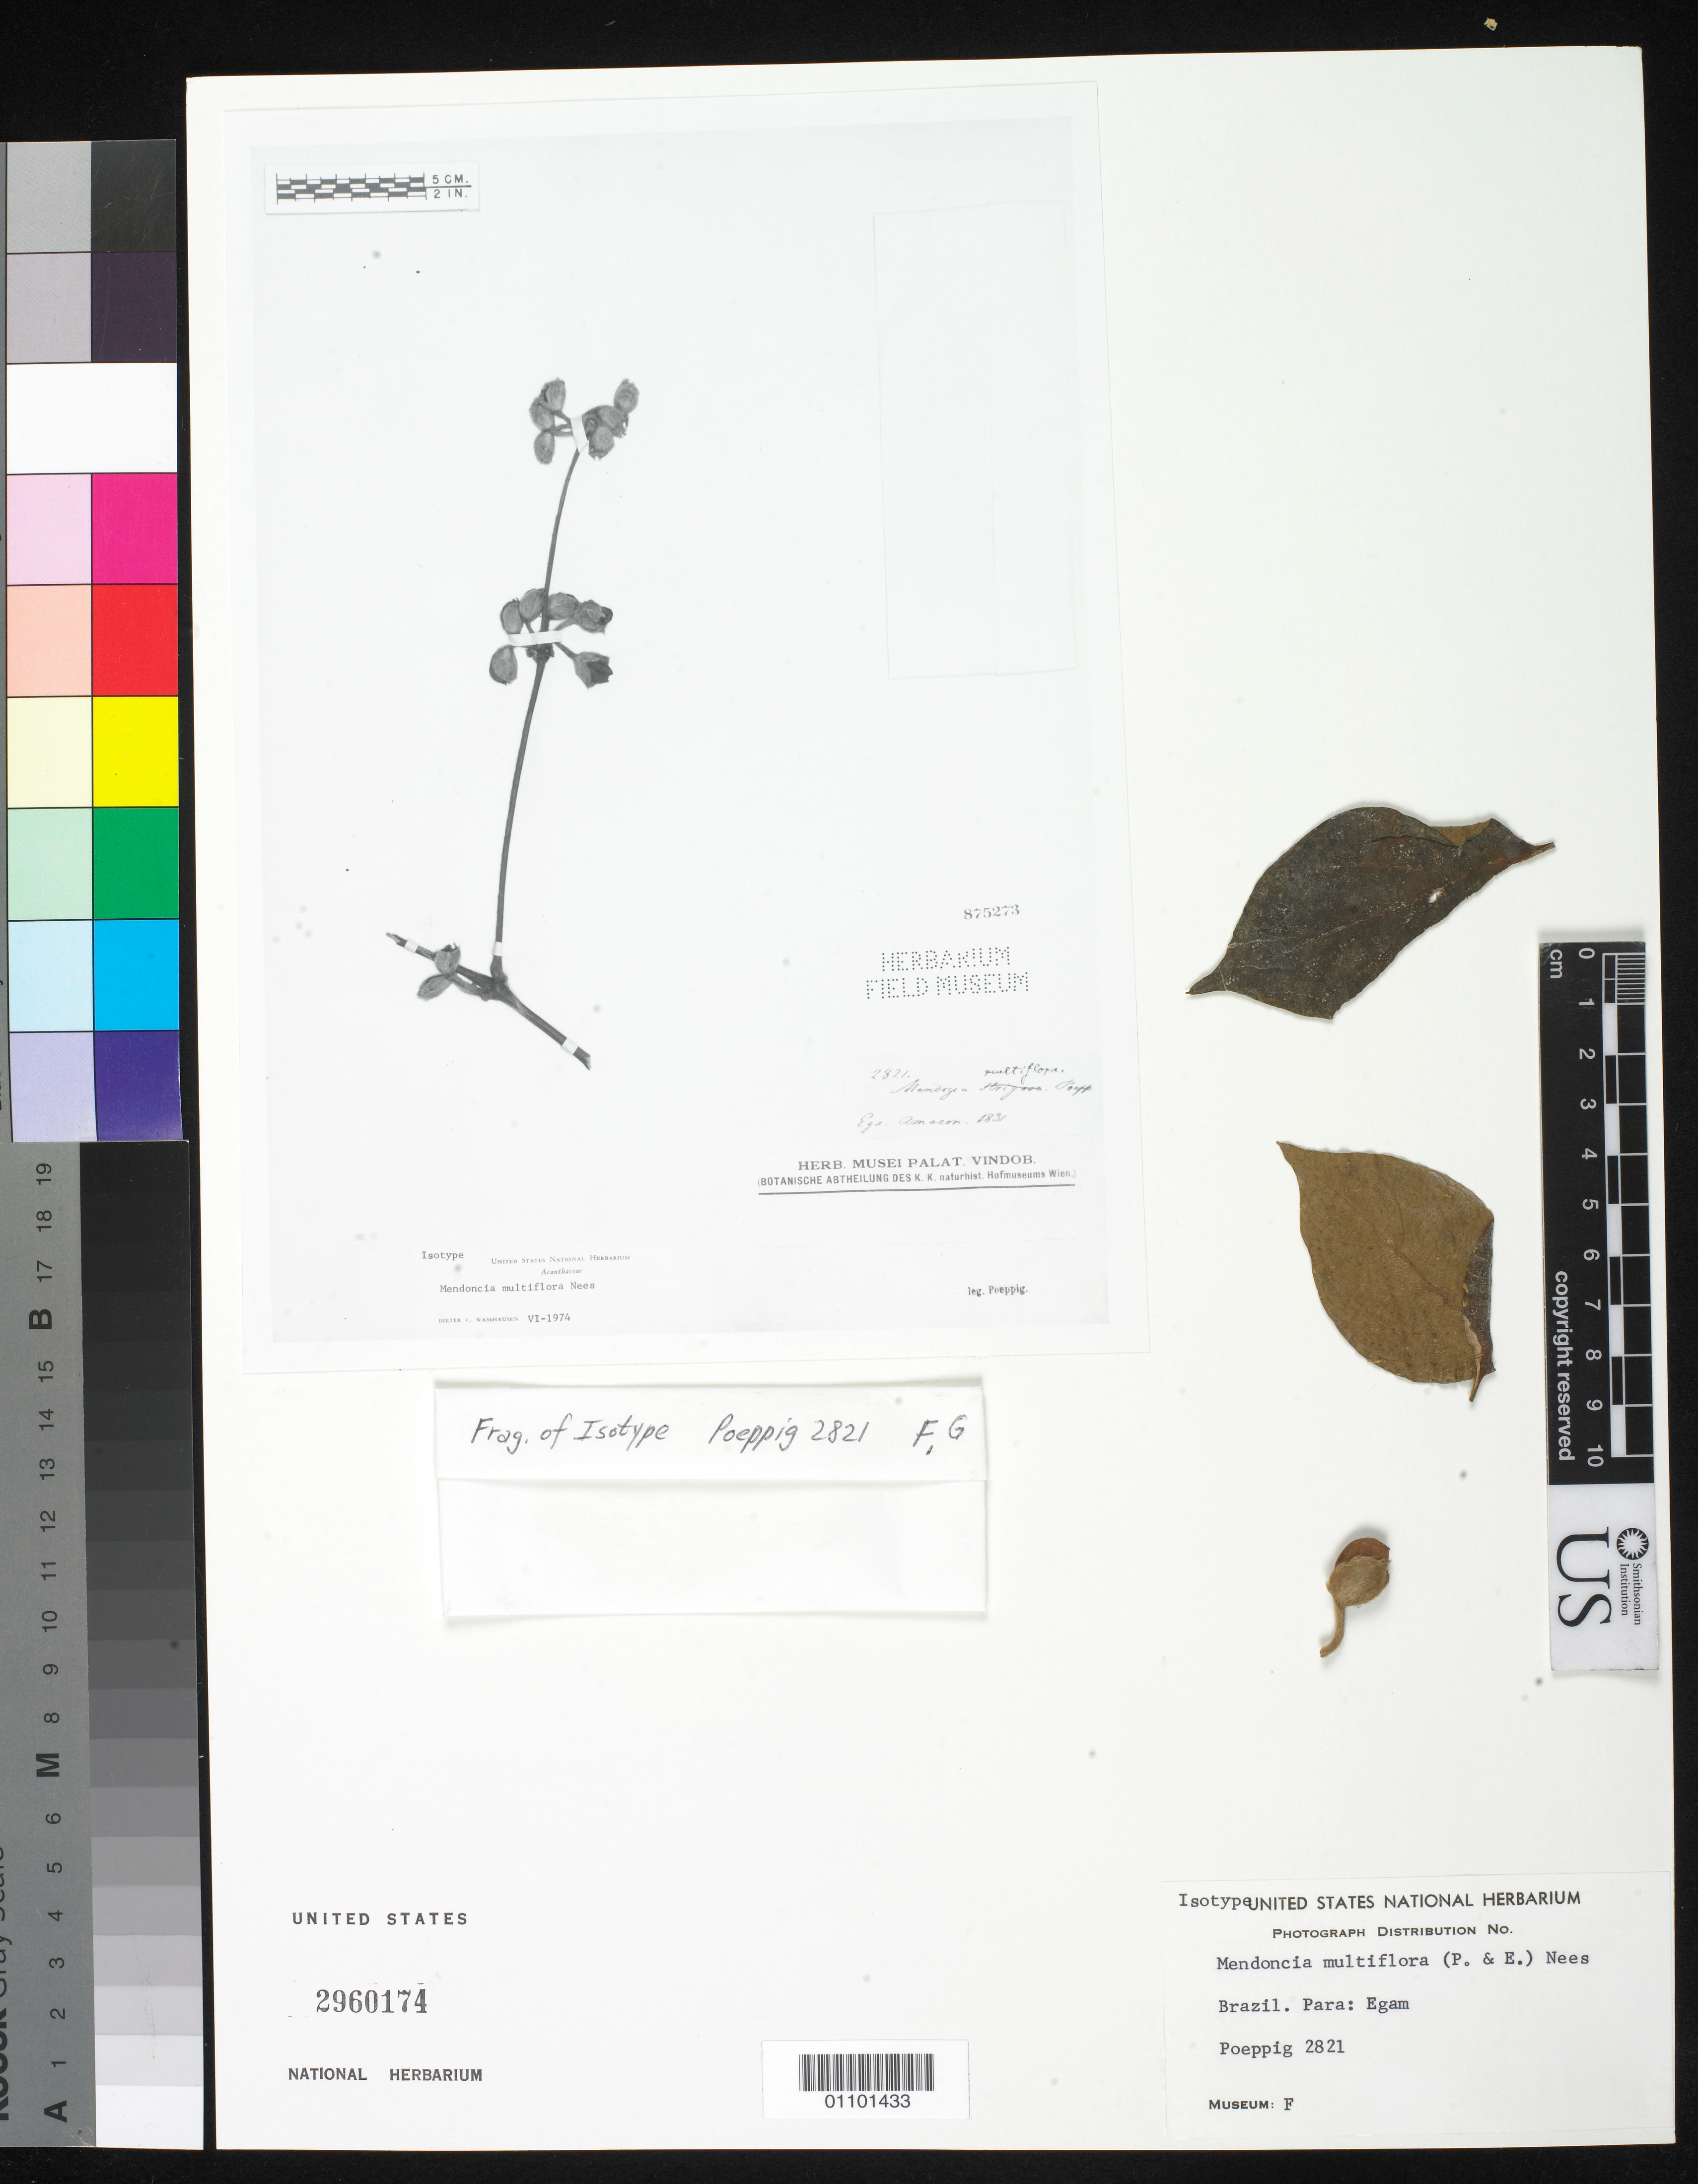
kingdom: Plantae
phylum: Tracheophyta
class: Magnoliopsida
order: Lamiales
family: Acanthaceae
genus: Mendoncia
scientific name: Mendoncia multiflora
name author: Nees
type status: Isotype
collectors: E. F. Poeppig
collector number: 2821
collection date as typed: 1831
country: Brazil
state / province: Amazonas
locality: Ega [=Tefé]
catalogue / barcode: US 2960174